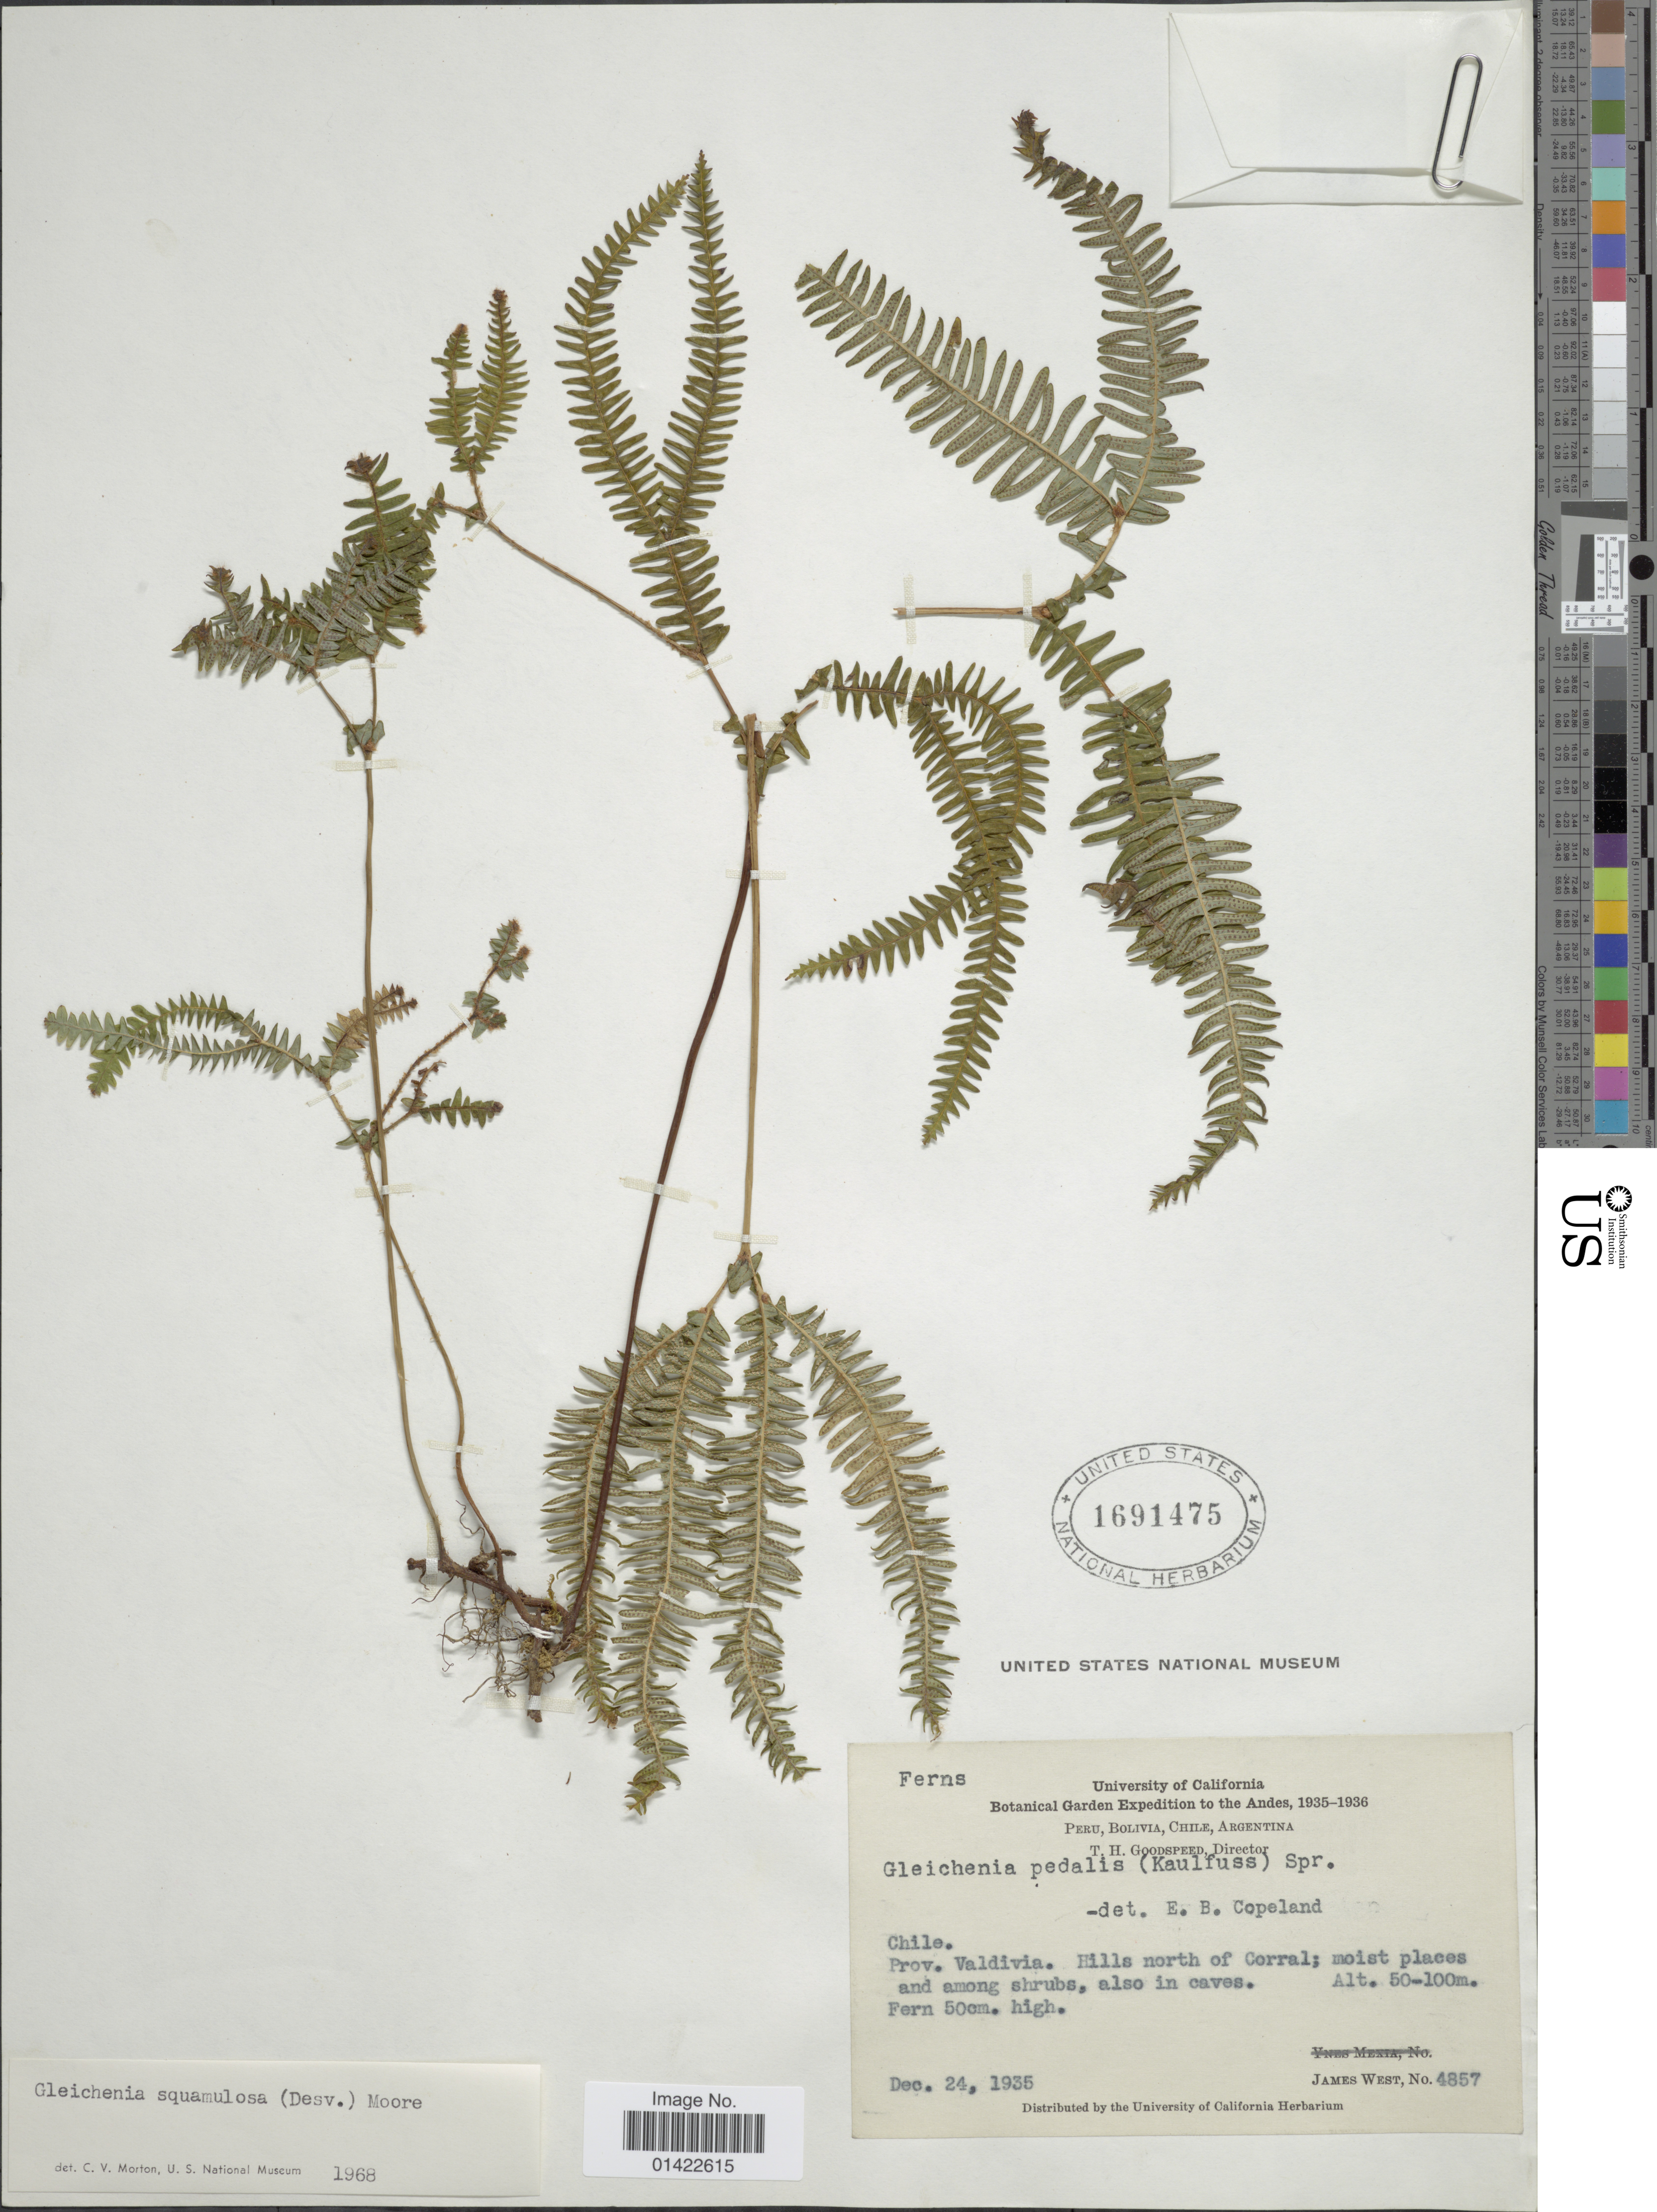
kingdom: Plantae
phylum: Tracheophyta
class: Polypodiopsida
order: Gleicheniales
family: Gleicheniaceae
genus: Sticherus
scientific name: Sticherus squamulosus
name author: (Desv.) Nakai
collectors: J. West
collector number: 4857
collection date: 1935-12-24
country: Chile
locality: Valdivia. Hills north of Corral.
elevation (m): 50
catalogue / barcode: US 1691475